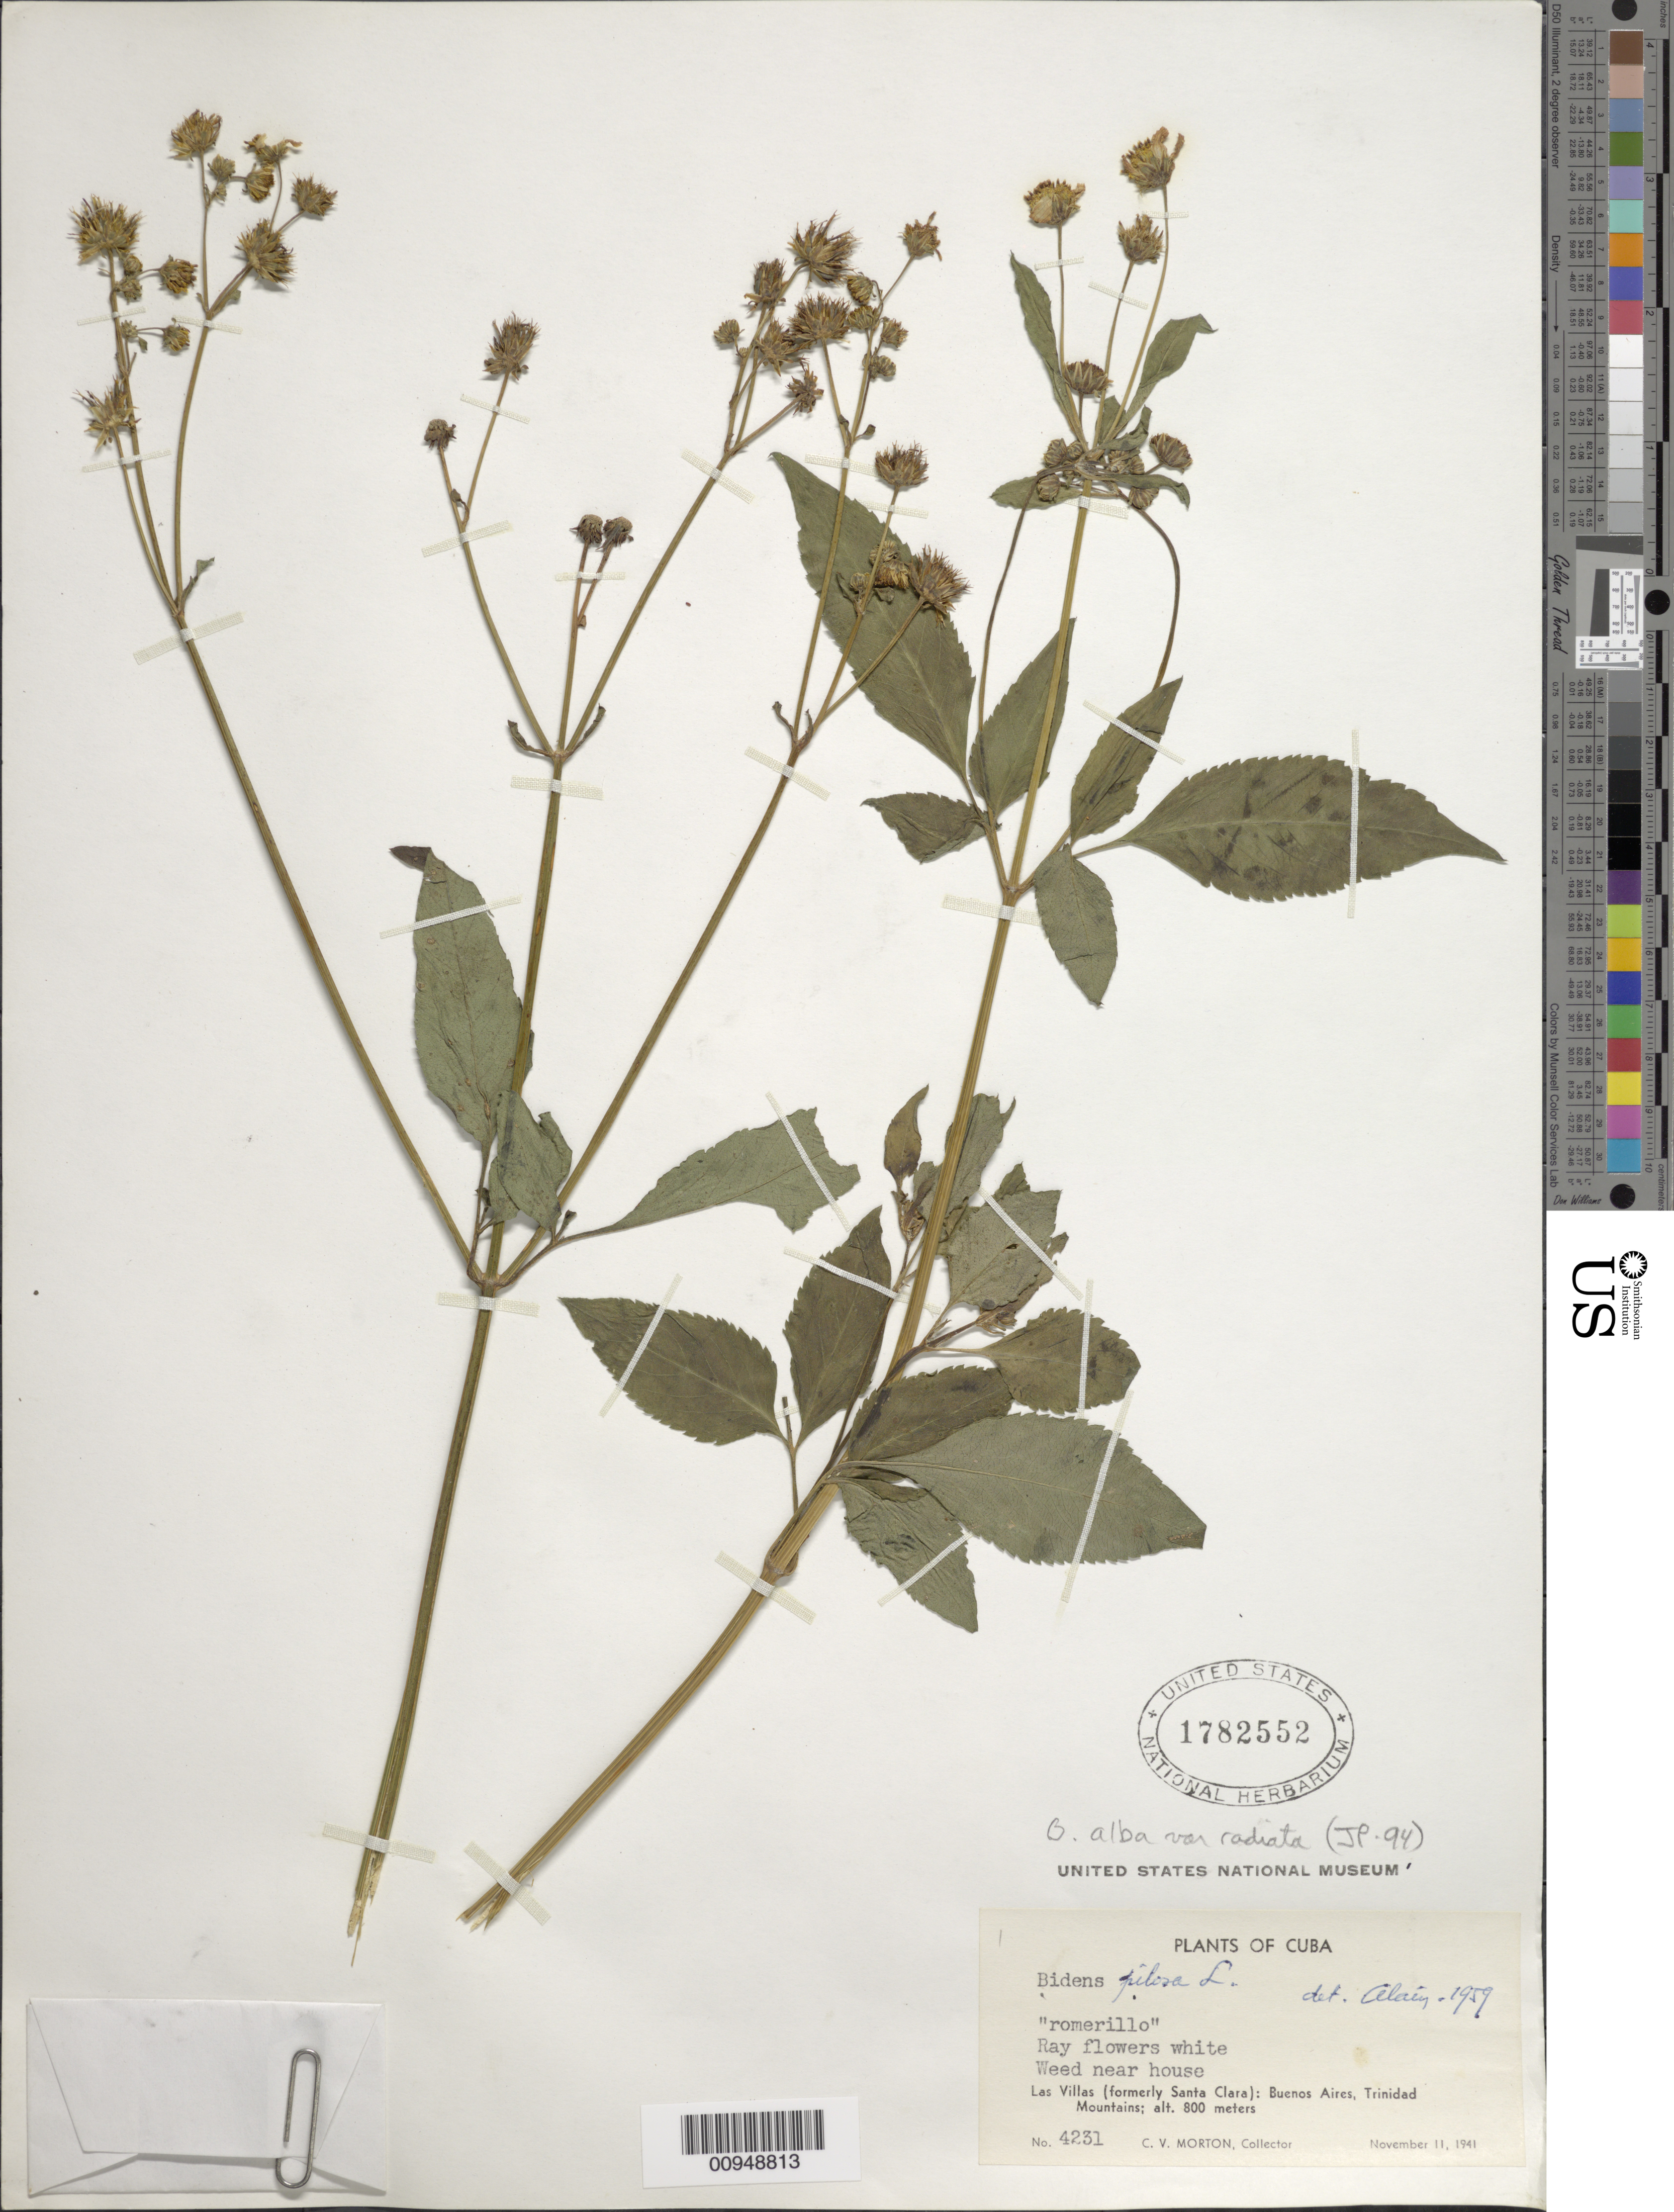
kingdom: Plantae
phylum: Tracheophyta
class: Magnoliopsida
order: Asterales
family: Asteraceae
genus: Bidens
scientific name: Bidens alba var. radiata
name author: (Sch. Bip.) R.E. Ballard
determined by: Pruski, J. F.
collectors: C. V. Morton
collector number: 4231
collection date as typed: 11 Nov 1941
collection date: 1941-11-11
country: Cuba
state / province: Las Villas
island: Cuba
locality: Buenos Aires, Trinidad Mountains, near house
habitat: Near house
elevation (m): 800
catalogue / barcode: US 1782552